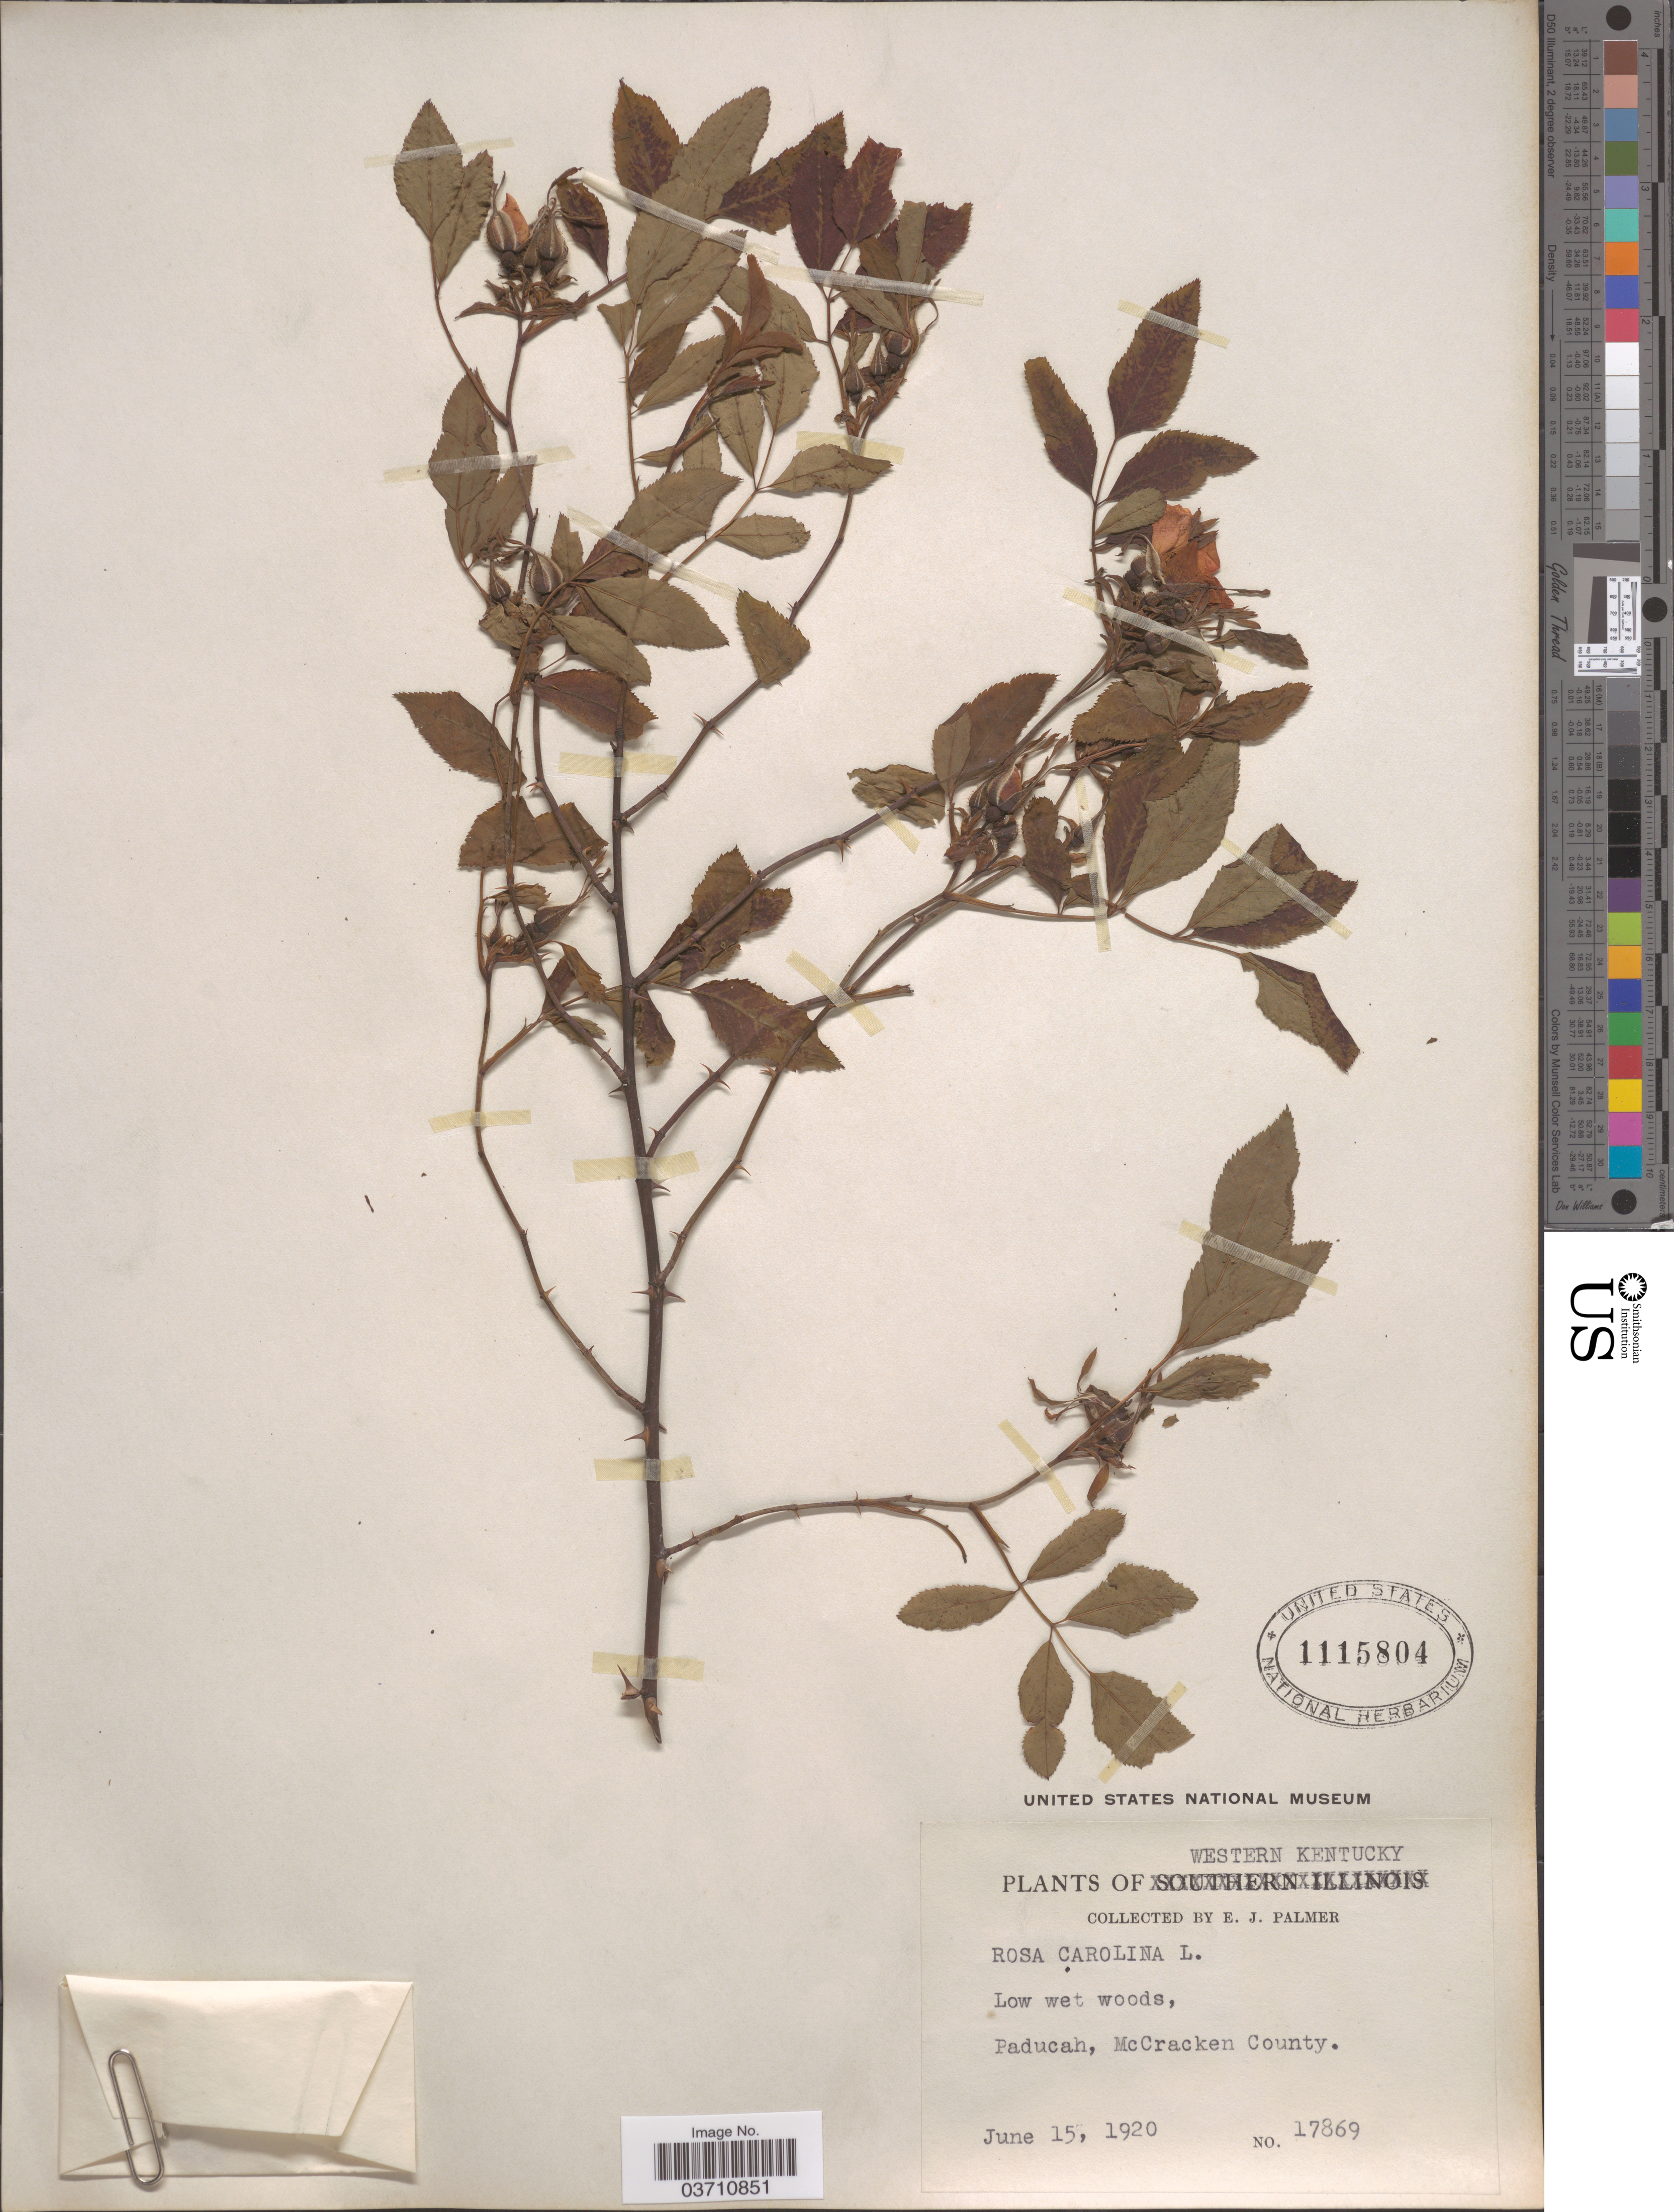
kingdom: Plantae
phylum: Tracheophyta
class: Magnoliopsida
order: Rosales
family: Rosaceae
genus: Rosa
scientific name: Rosa carolina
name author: L.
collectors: E. J. Palmer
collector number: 17869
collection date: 1920-06-15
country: United States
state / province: Kentucky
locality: Western Kentucky. Paducah, McCracken County.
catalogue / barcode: US 1115804